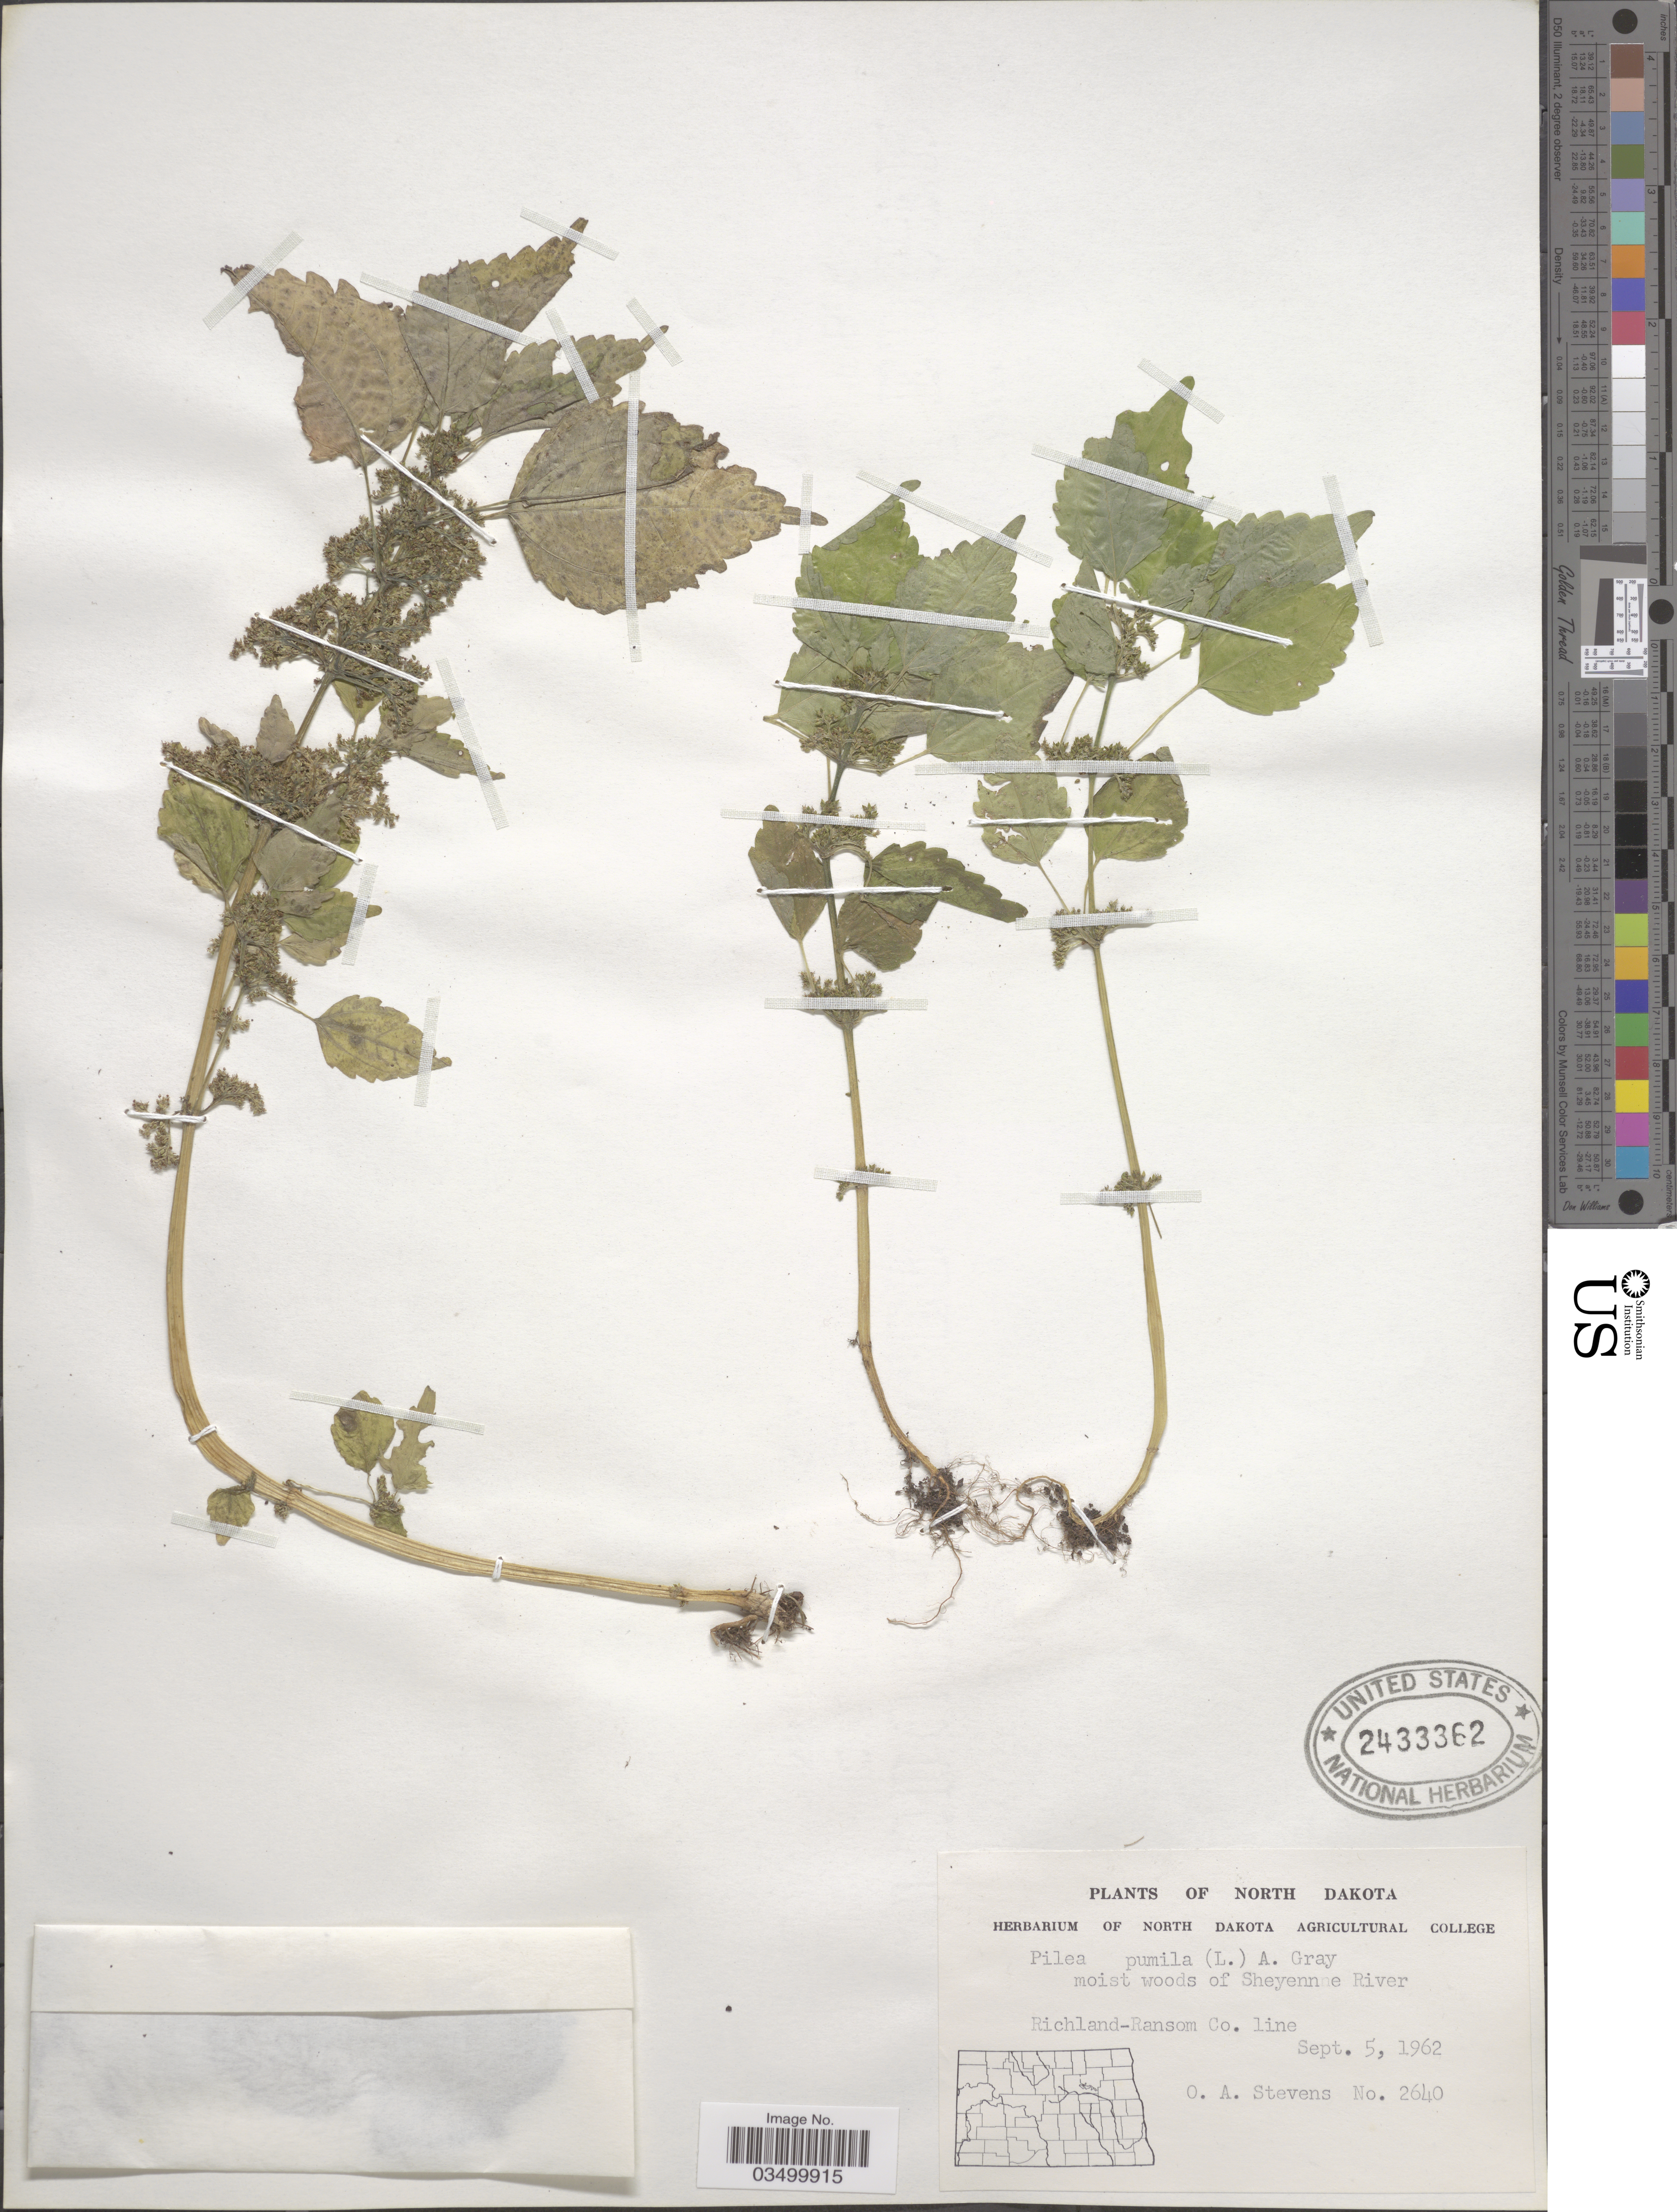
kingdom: Plantae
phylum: Tracheophyta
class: Magnoliopsida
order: Rosales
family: Urticaceae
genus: Pilea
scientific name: Pilea pumila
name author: (L.) A. Gray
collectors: O. A. Stevens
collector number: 2640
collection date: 1962-09-05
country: United States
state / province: North Dakota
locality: Richland-Ransom Co. line.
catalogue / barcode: US 2433362